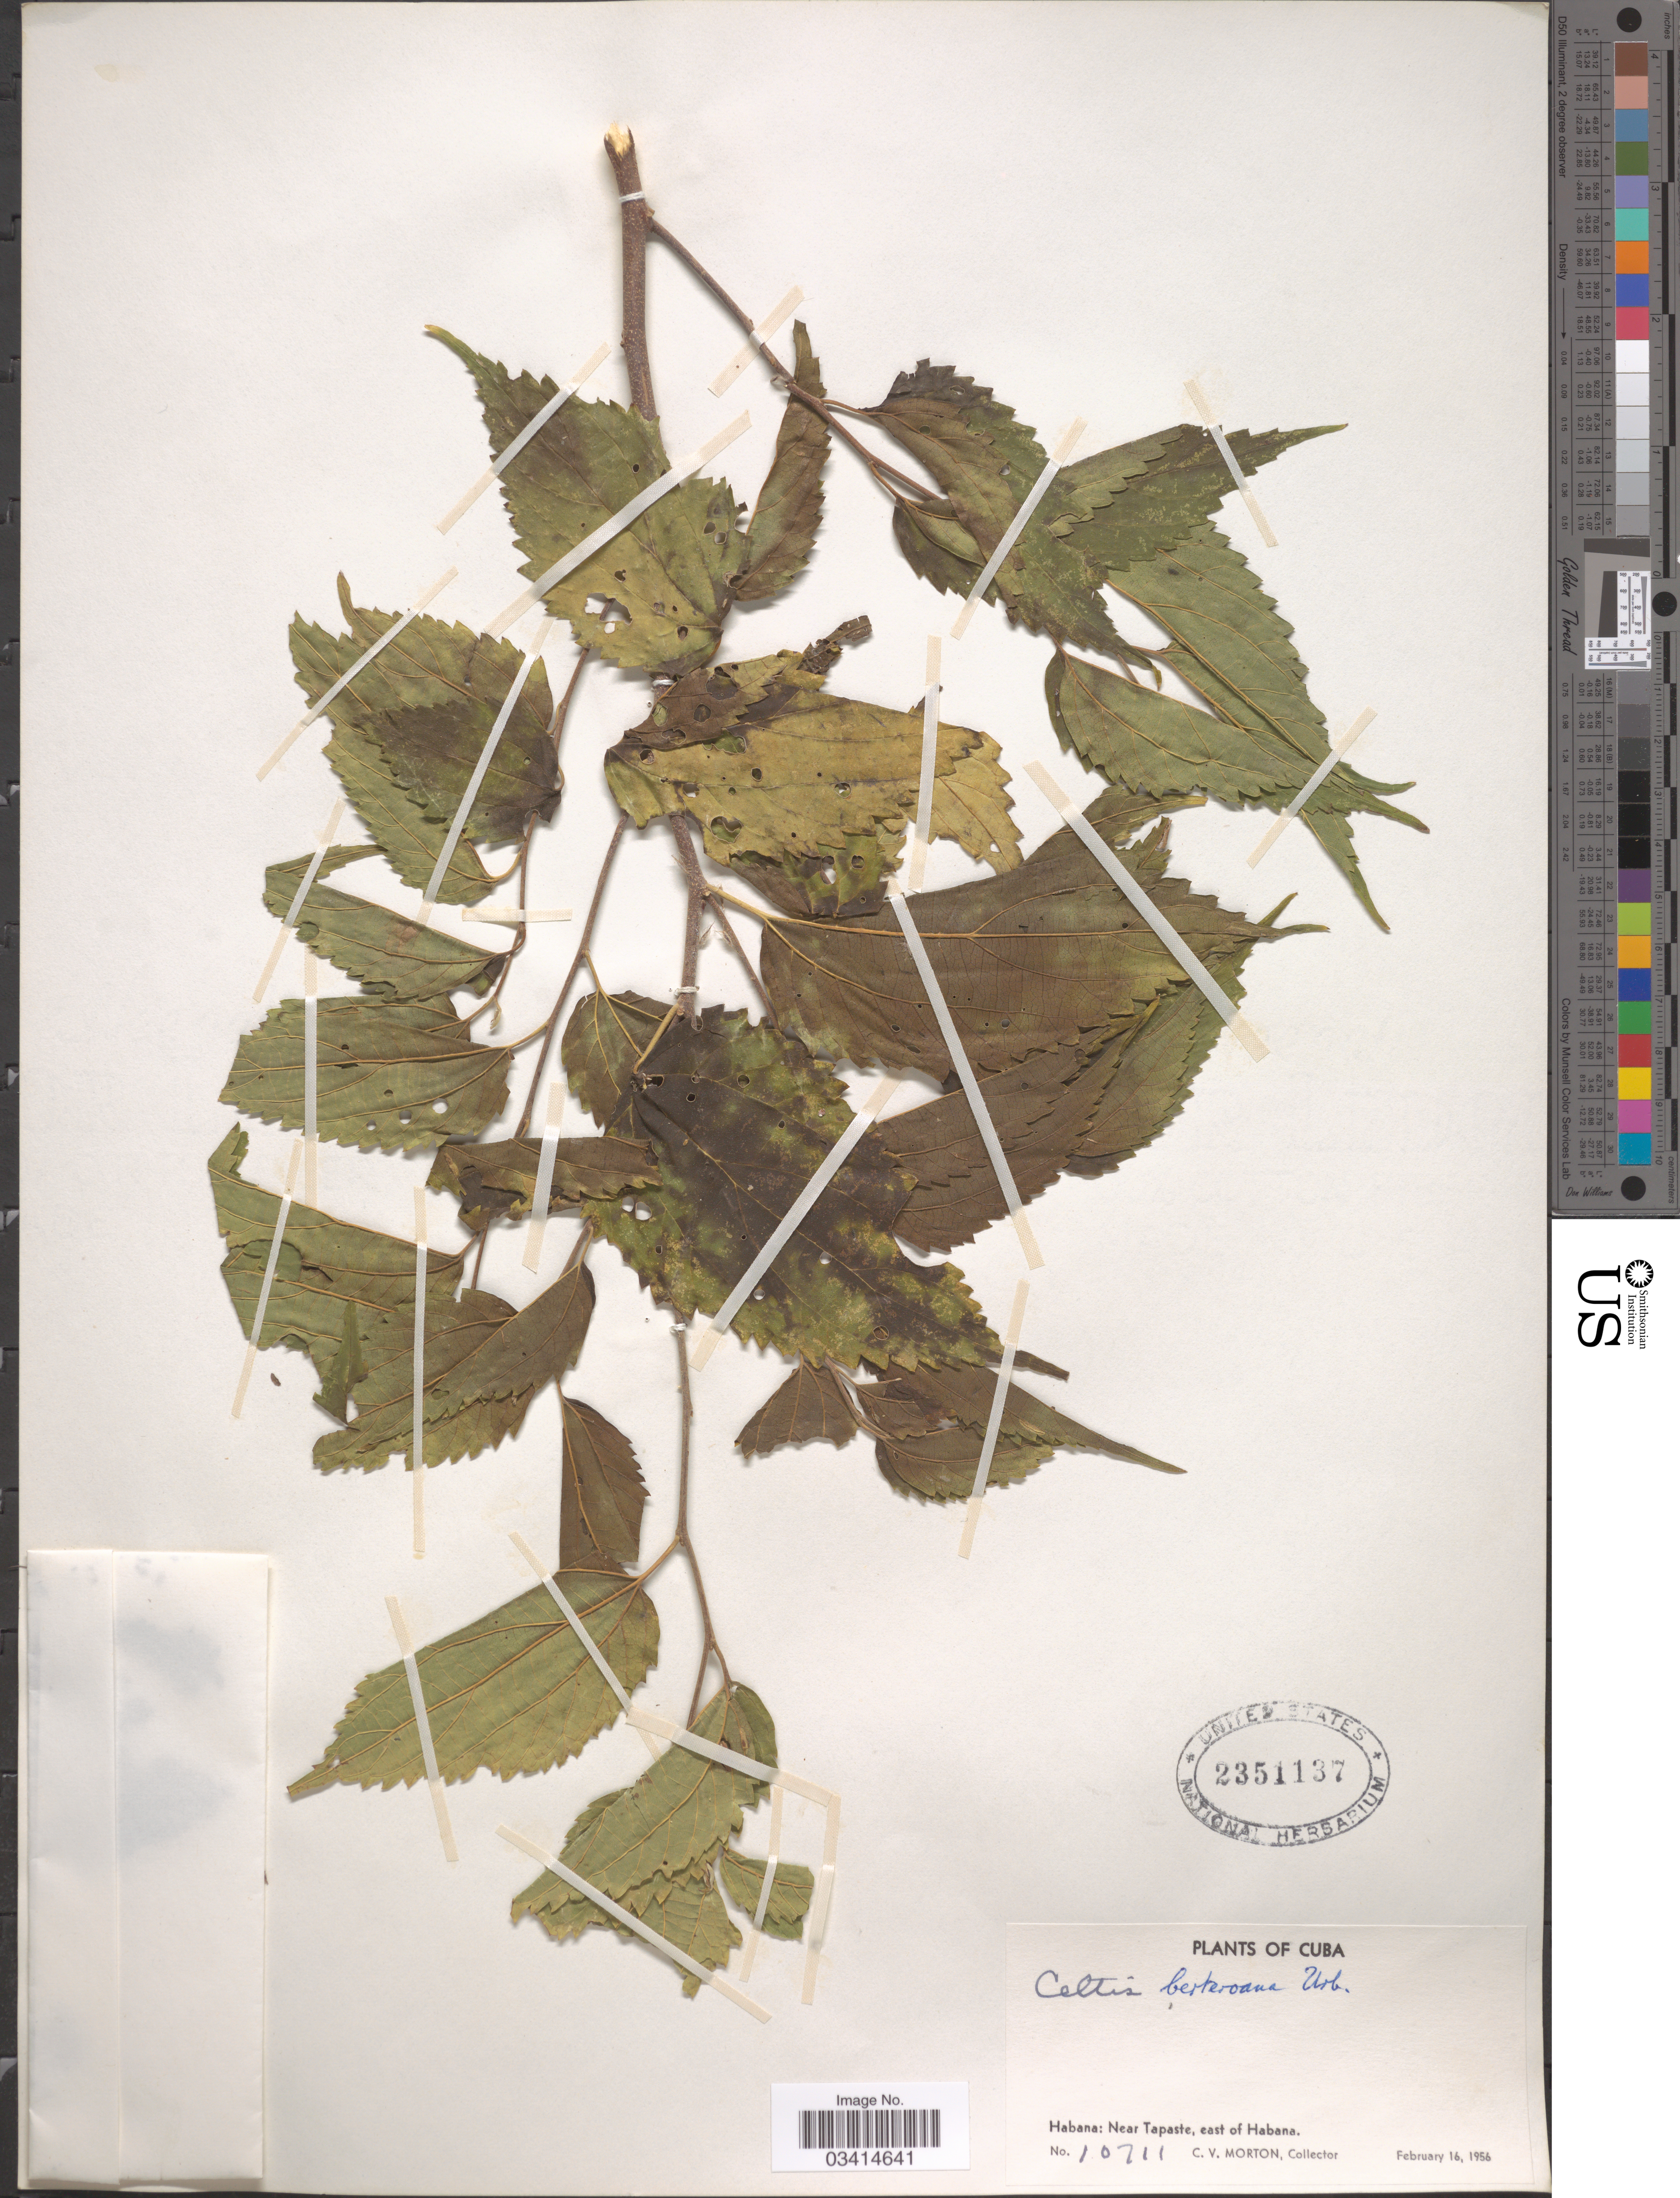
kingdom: Plantae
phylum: Tracheophyta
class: Magnoliopsida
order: Rosales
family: Cannabaceae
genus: Celtis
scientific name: Celtis berteroana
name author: Urb.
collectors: C. V. Morton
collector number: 10711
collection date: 1956-02-16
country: Cuba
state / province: La Habana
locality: Habana: Near Tapaste, east of Habana.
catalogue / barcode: US 2351137